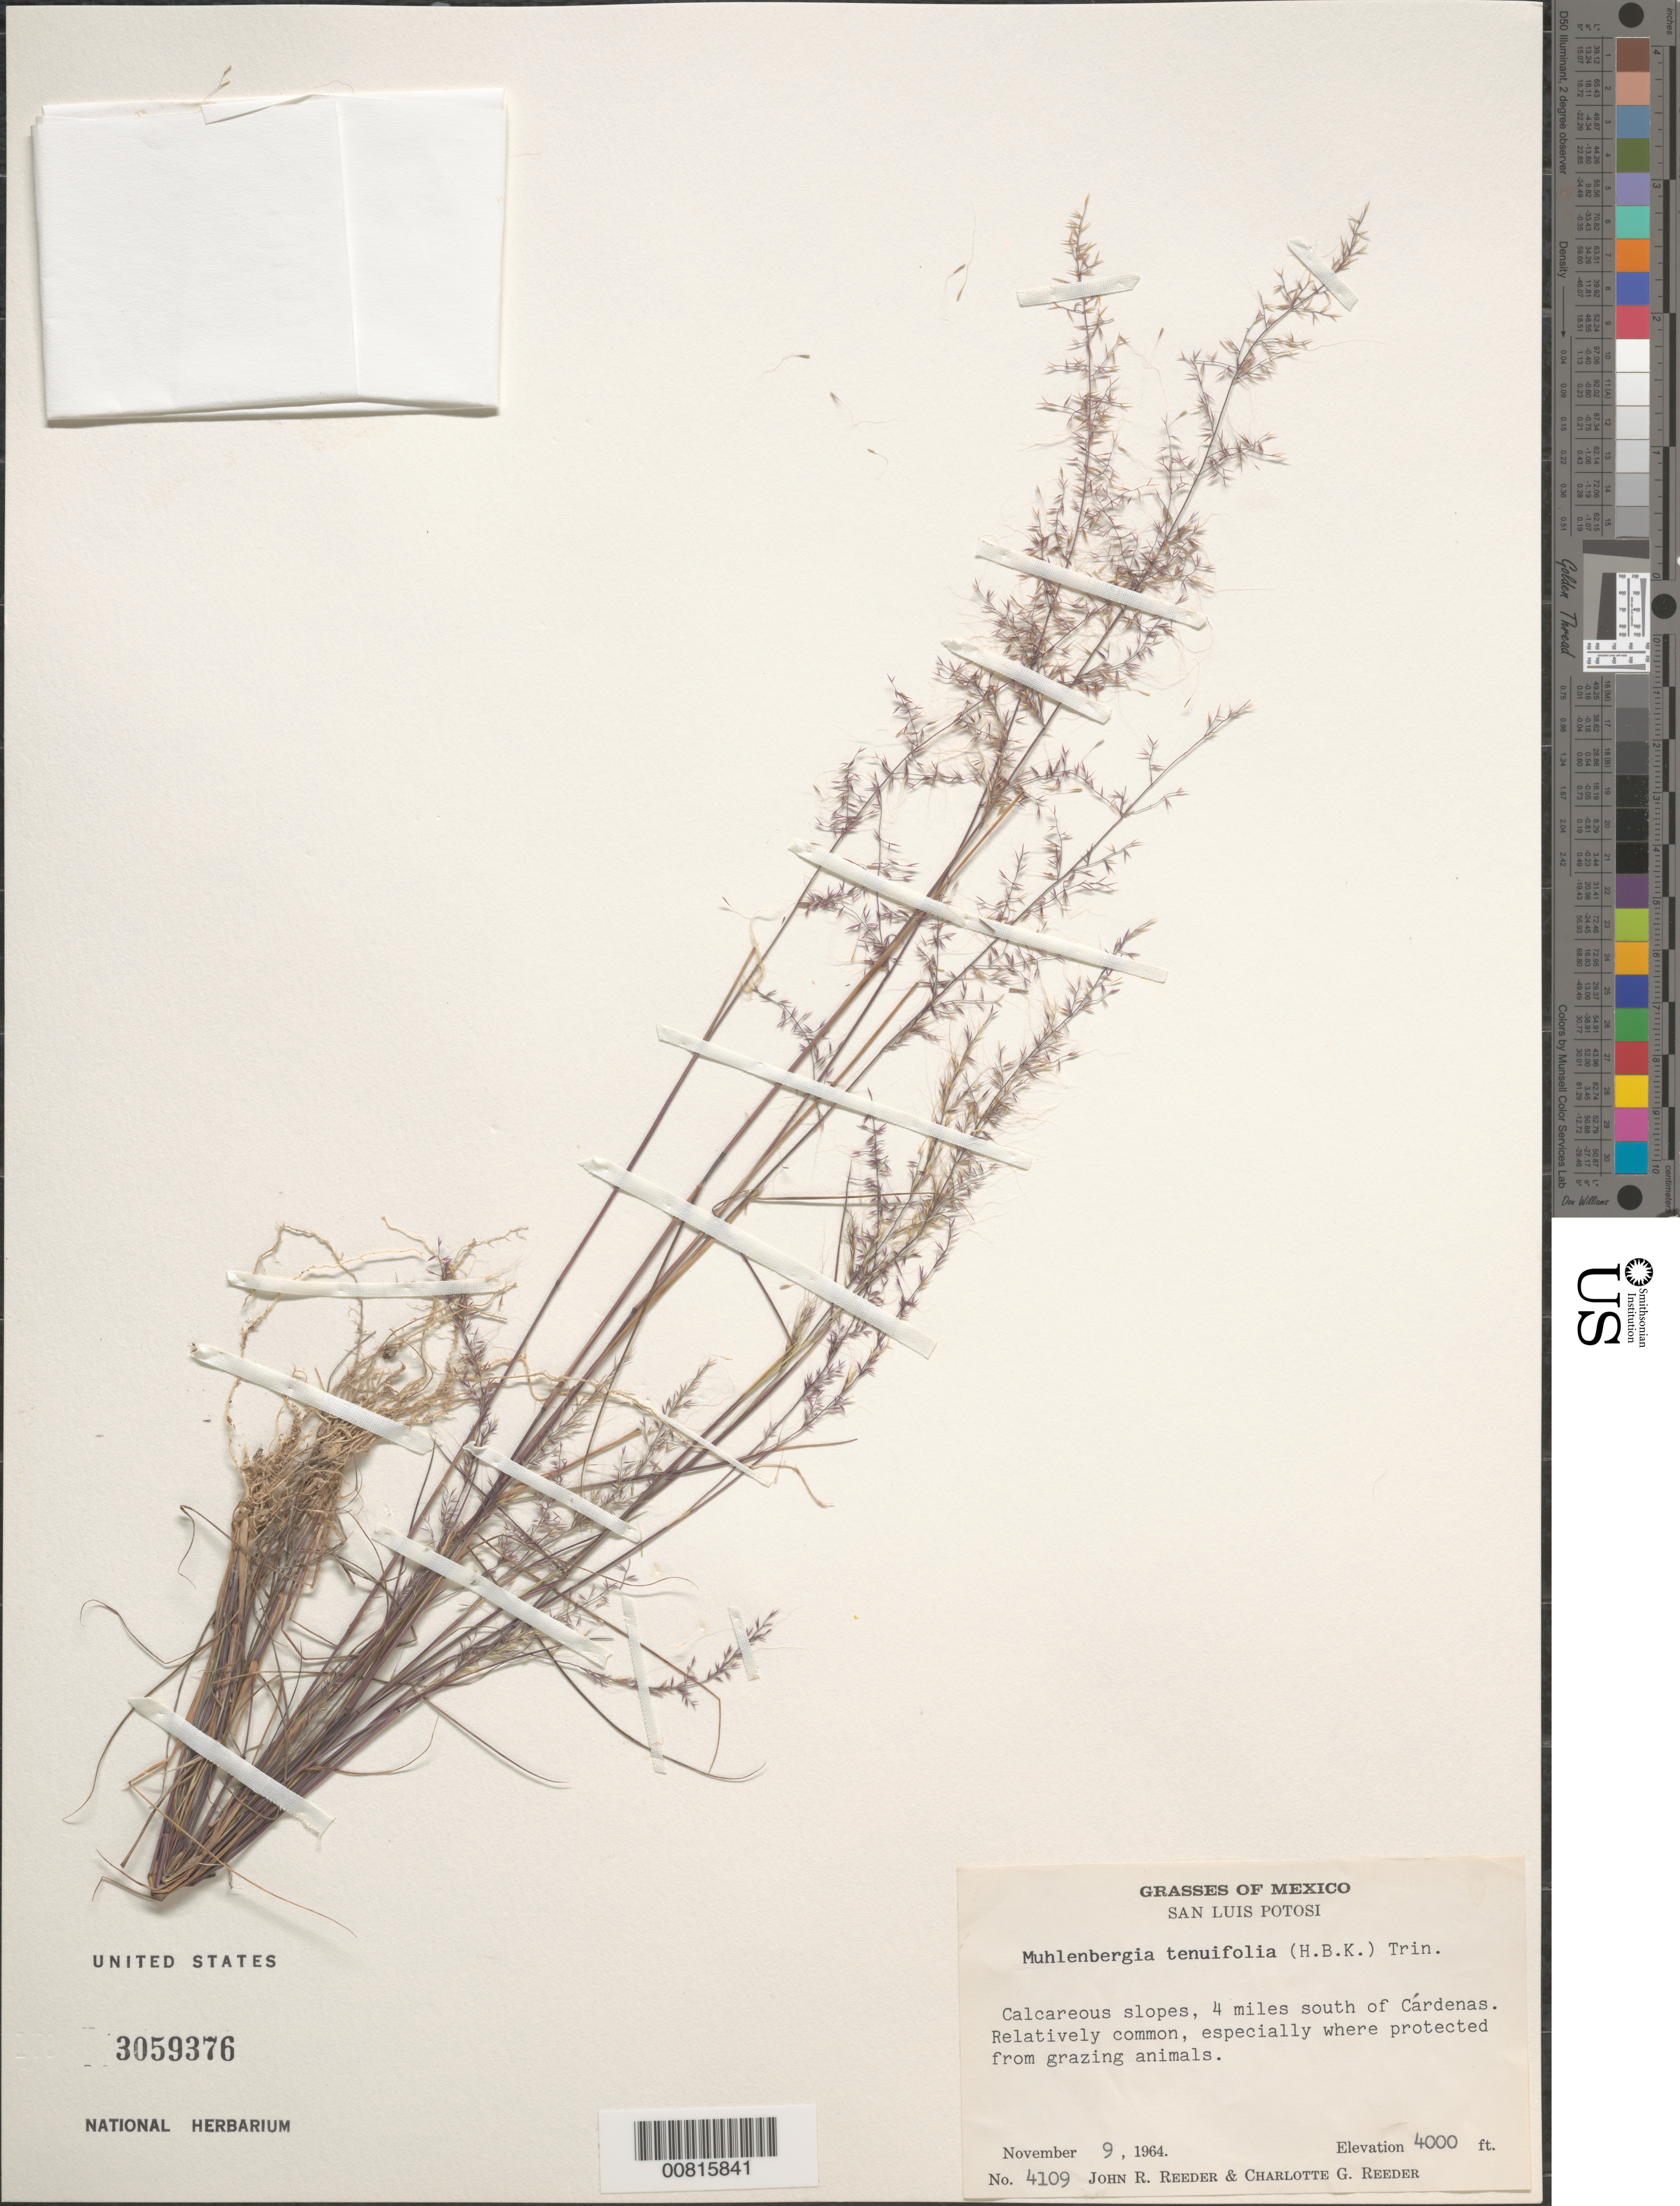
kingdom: Plantae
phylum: Tracheophyta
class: Liliopsida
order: Poales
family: Poaceae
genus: Muhlenbergia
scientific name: Muhlenbergia tenuifolia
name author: (Kunth) Kunth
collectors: J. R. Reeder & C. G. Reeder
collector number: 4109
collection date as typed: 09 Nov 1964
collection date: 1964-11-09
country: Mexico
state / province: San Luis Potosi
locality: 4 mi S of Cardenas, S.L.P.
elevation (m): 1219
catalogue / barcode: US 3059376